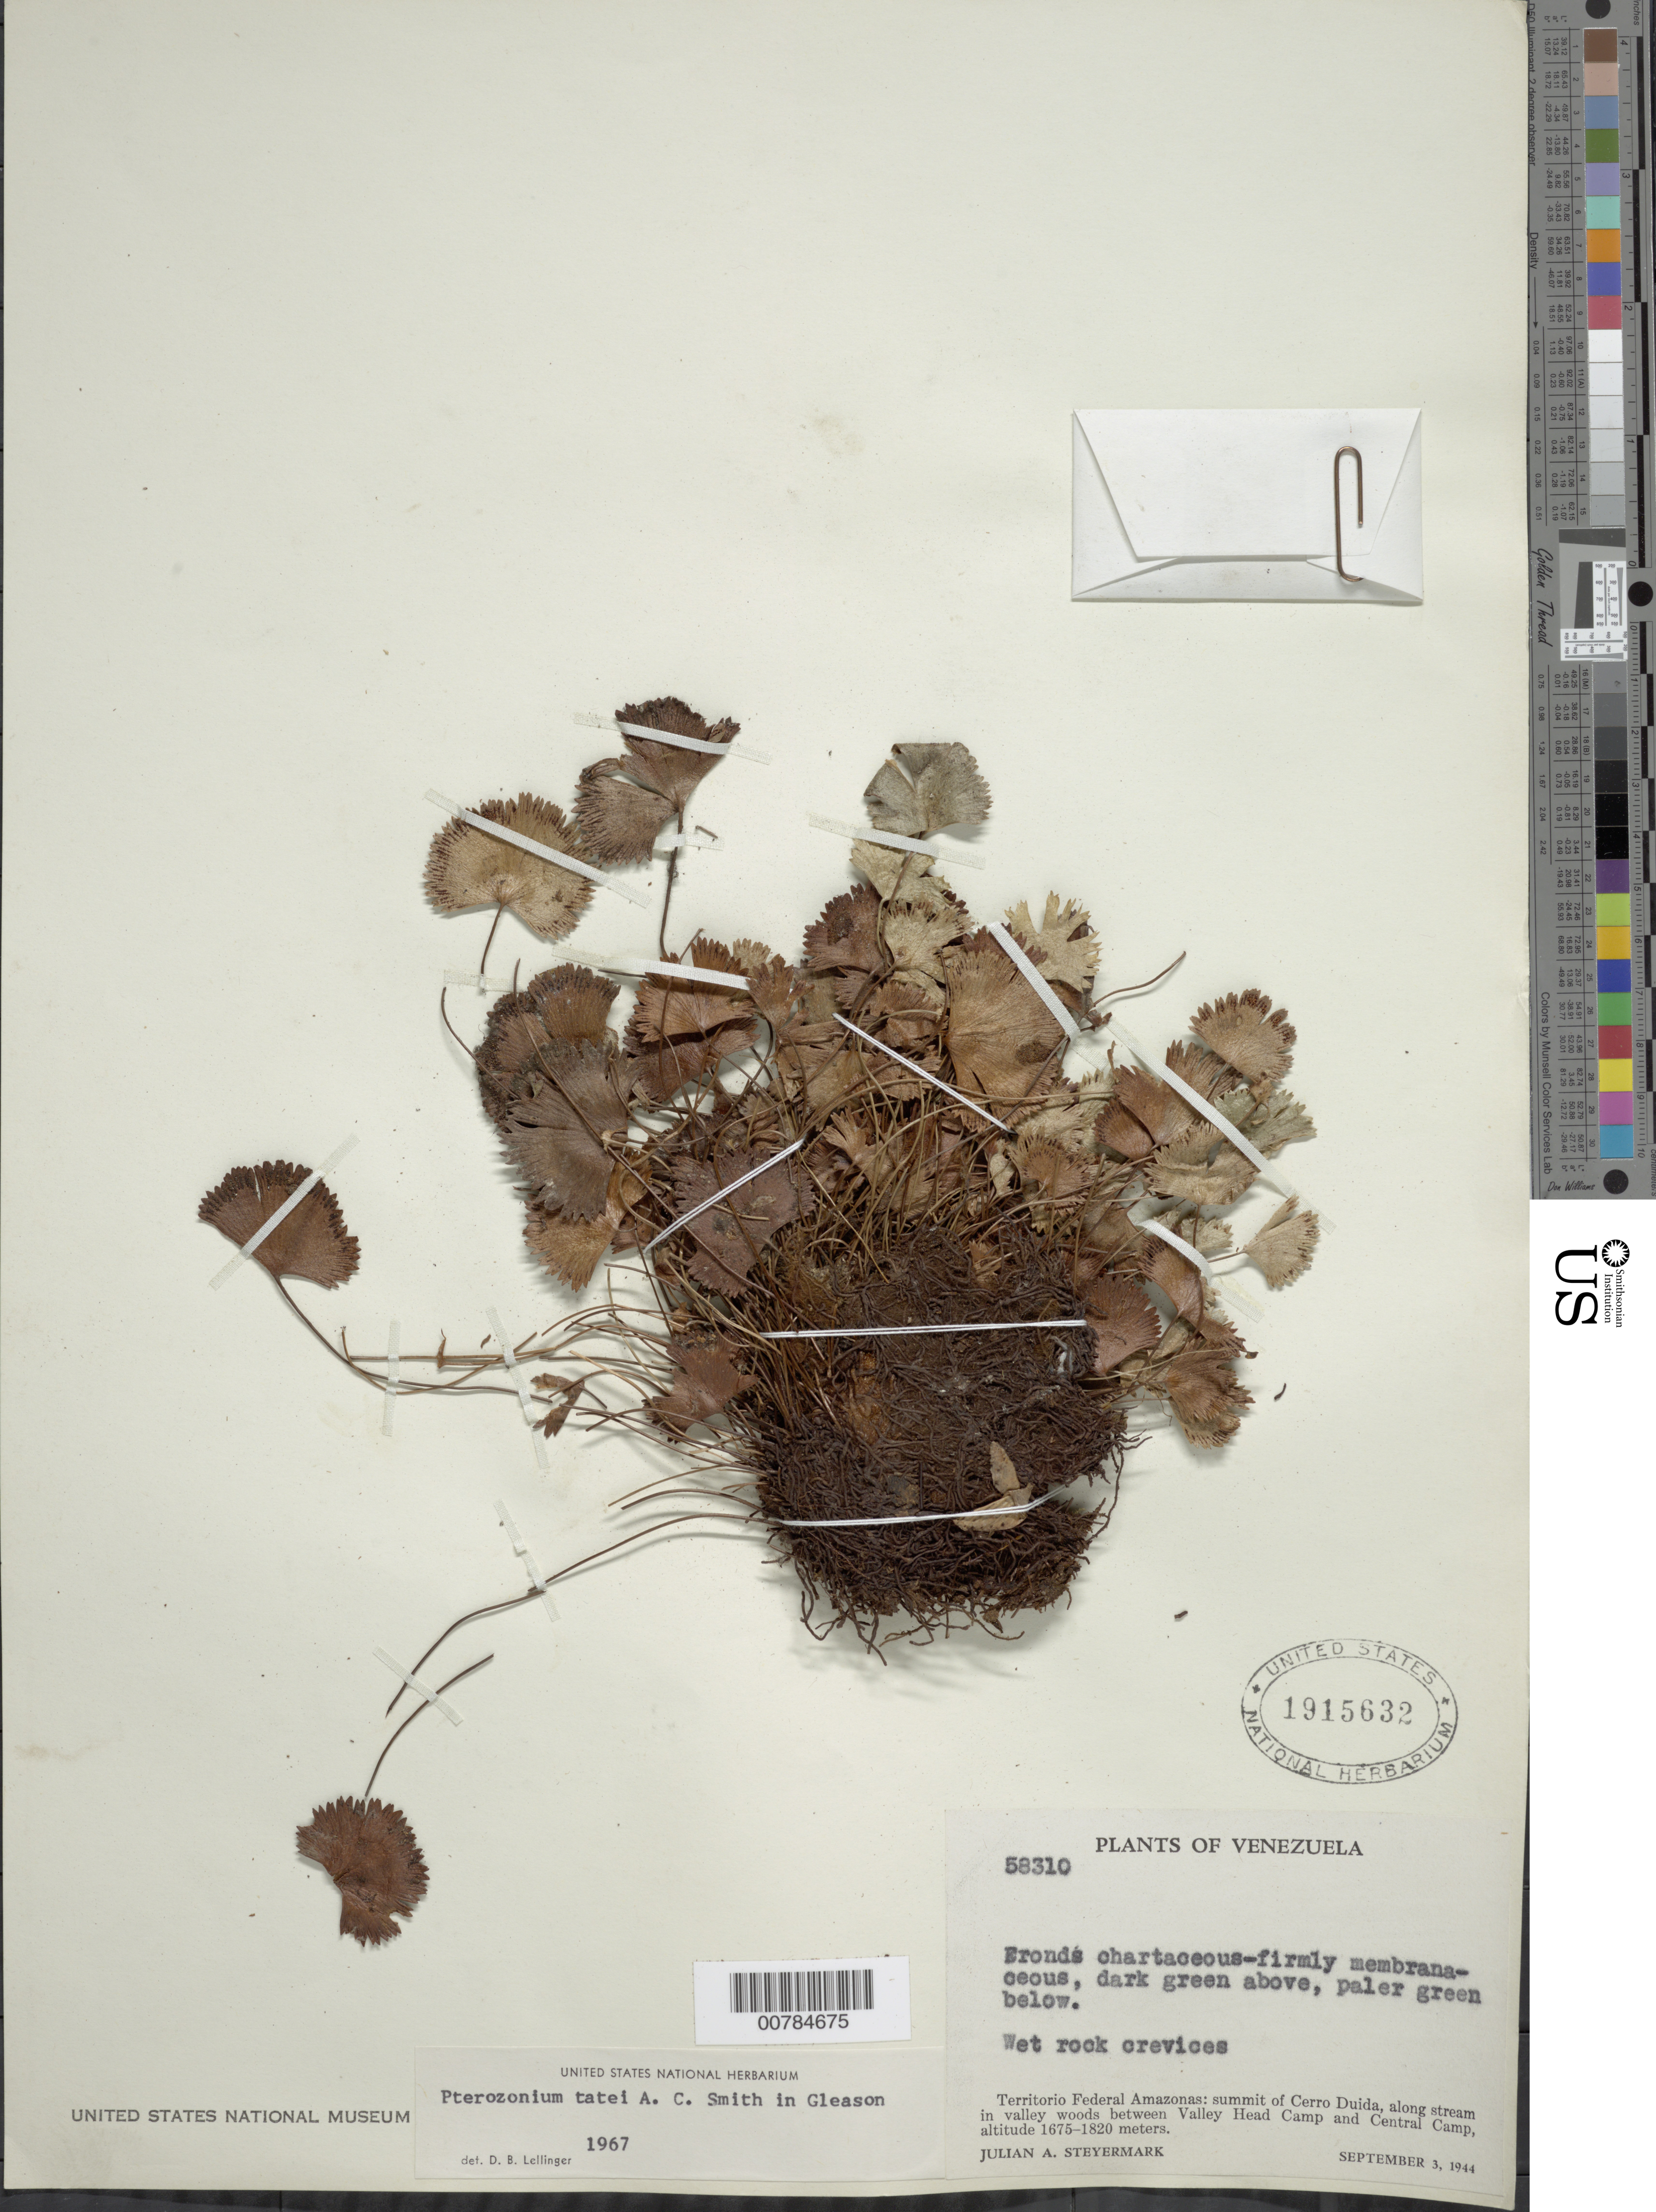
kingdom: Plantae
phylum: Tracheophyta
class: Polypodiopsida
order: Polypodiales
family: Pteridaceae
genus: Pterozonium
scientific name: Pterozonium tatei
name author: A.C. Sm.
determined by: Lellinger, David B., (BOT), Smithsonian Institution - National Museum of Natural History (UNITED STATES)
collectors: J. Steyermark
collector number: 58310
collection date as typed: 3-Sep-44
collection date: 1944-09-03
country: Venezuela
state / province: Amazonas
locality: Cerro Duida, between Valley Head Camp and Central Camp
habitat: Summit, along stream in valley woods, wet rock crevices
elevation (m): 1675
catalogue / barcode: US 1915632